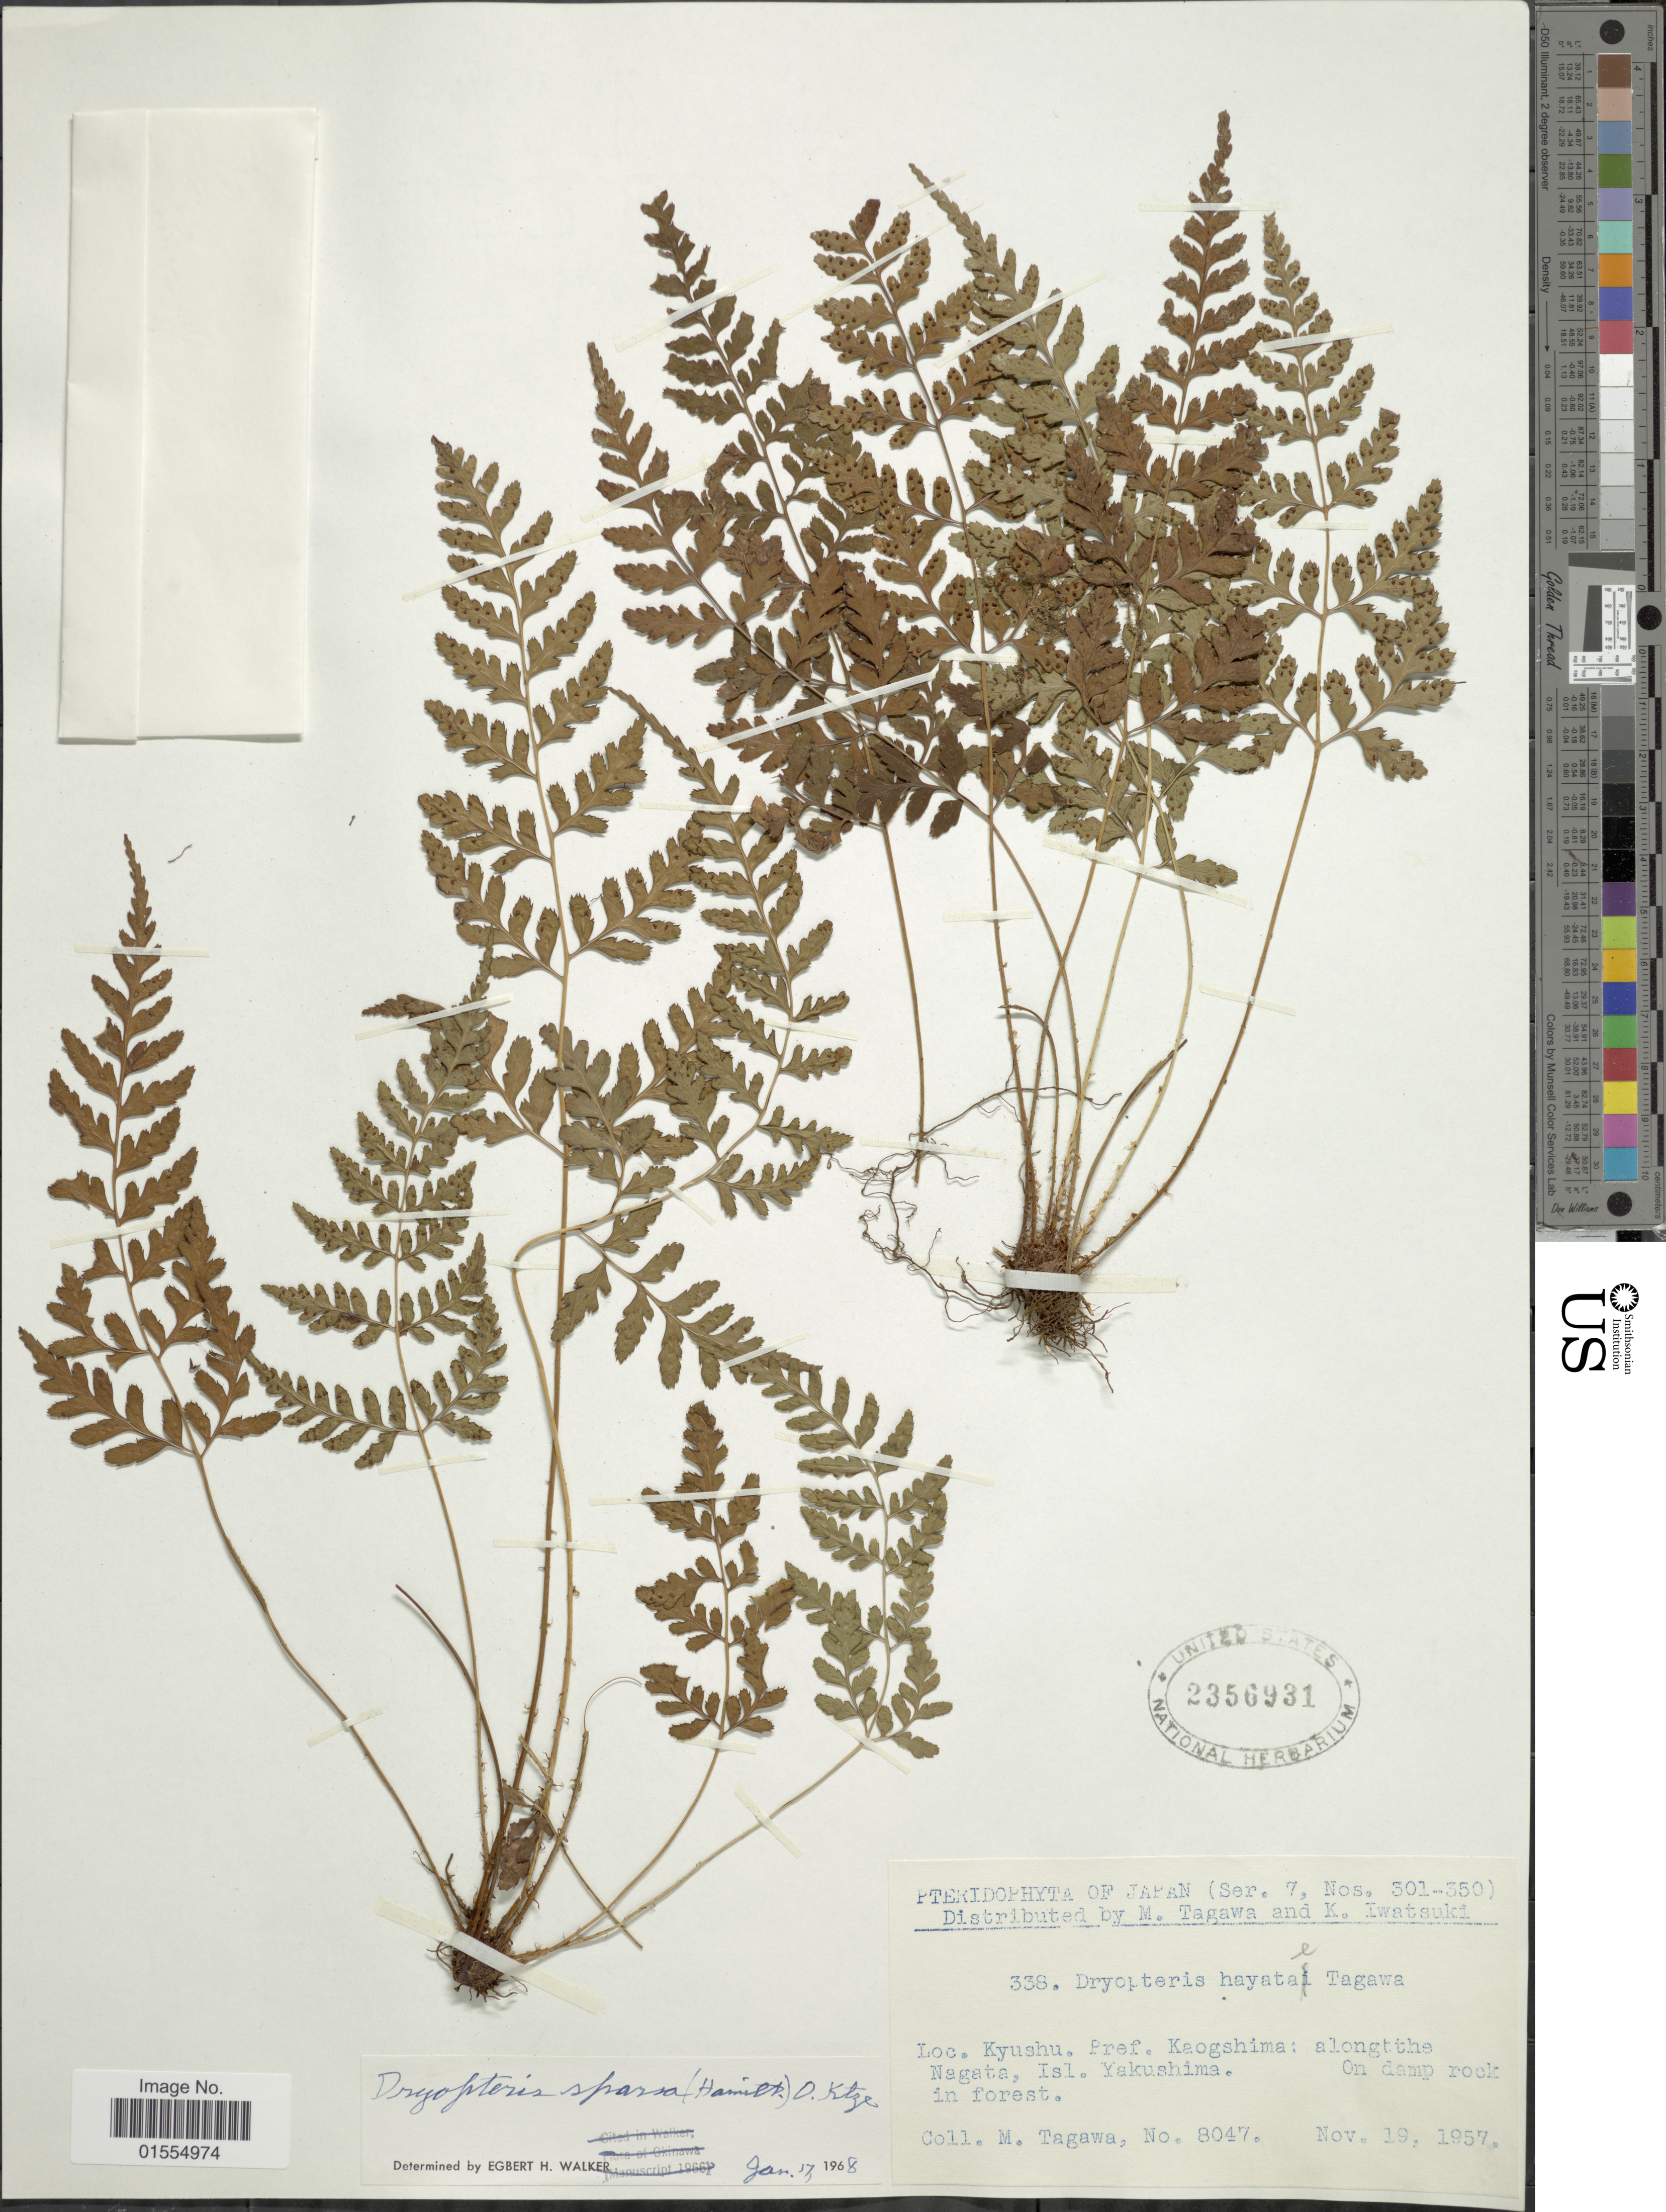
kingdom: Plantae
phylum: Tracheophyta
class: Polypodiopsida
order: Polypodiales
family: Dryopteridaceae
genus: Dryopteris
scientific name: Dryopteris sparsa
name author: (D. Don) Kuntze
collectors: M. Kitagawa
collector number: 8047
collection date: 1957-11-19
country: Japan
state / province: Kagosima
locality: Kyushu, Pref. Kaogshima: along the Nagata, Isl. Yakushima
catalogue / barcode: US 2356931